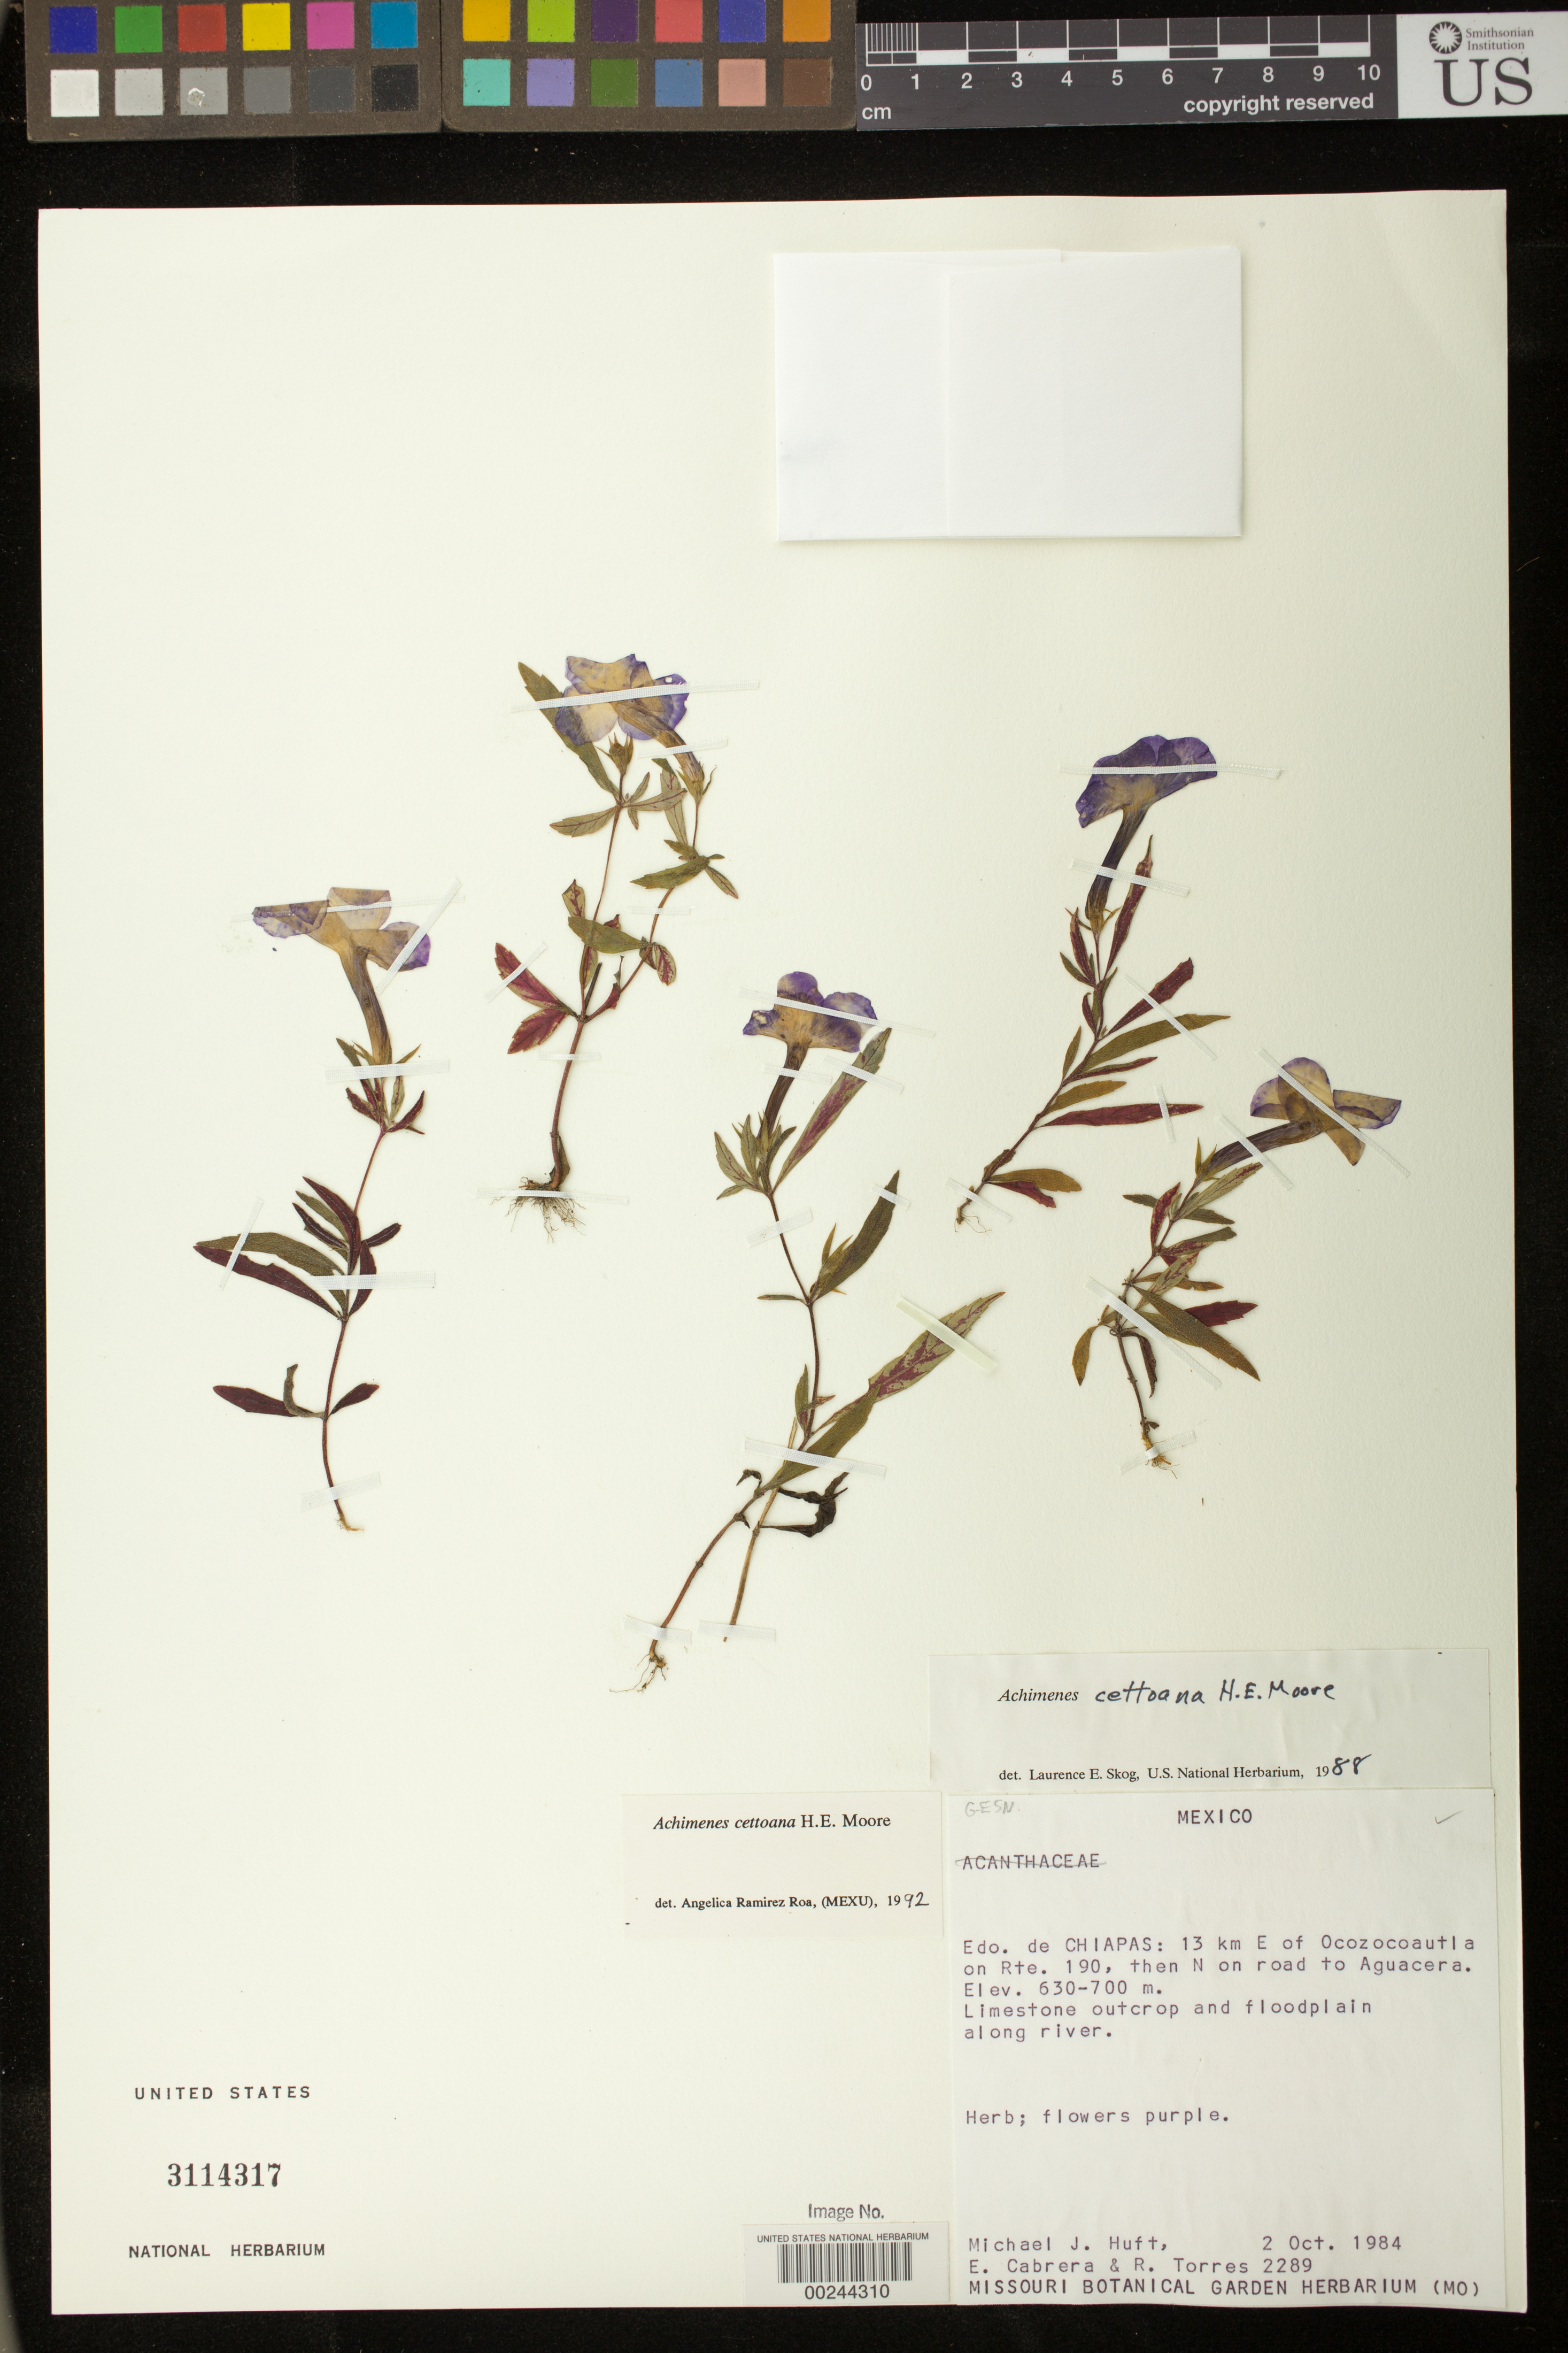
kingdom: Plantae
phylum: Tracheophyta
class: Magnoliopsida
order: Lamiales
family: Gesneriaceae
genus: Achimenes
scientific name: Achimenes cettoana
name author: H.E. Moore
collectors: M. J. Huft, E. Cabrera & R. Torres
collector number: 2289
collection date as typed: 02 Oct 1984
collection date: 1984-10-02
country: Mexico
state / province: Chiapas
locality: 13 km E of Ocozocoautla on rte 190, then N on road to Aguacera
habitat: Limestone outcrop and floodplain along river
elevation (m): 630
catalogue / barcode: US 3114317